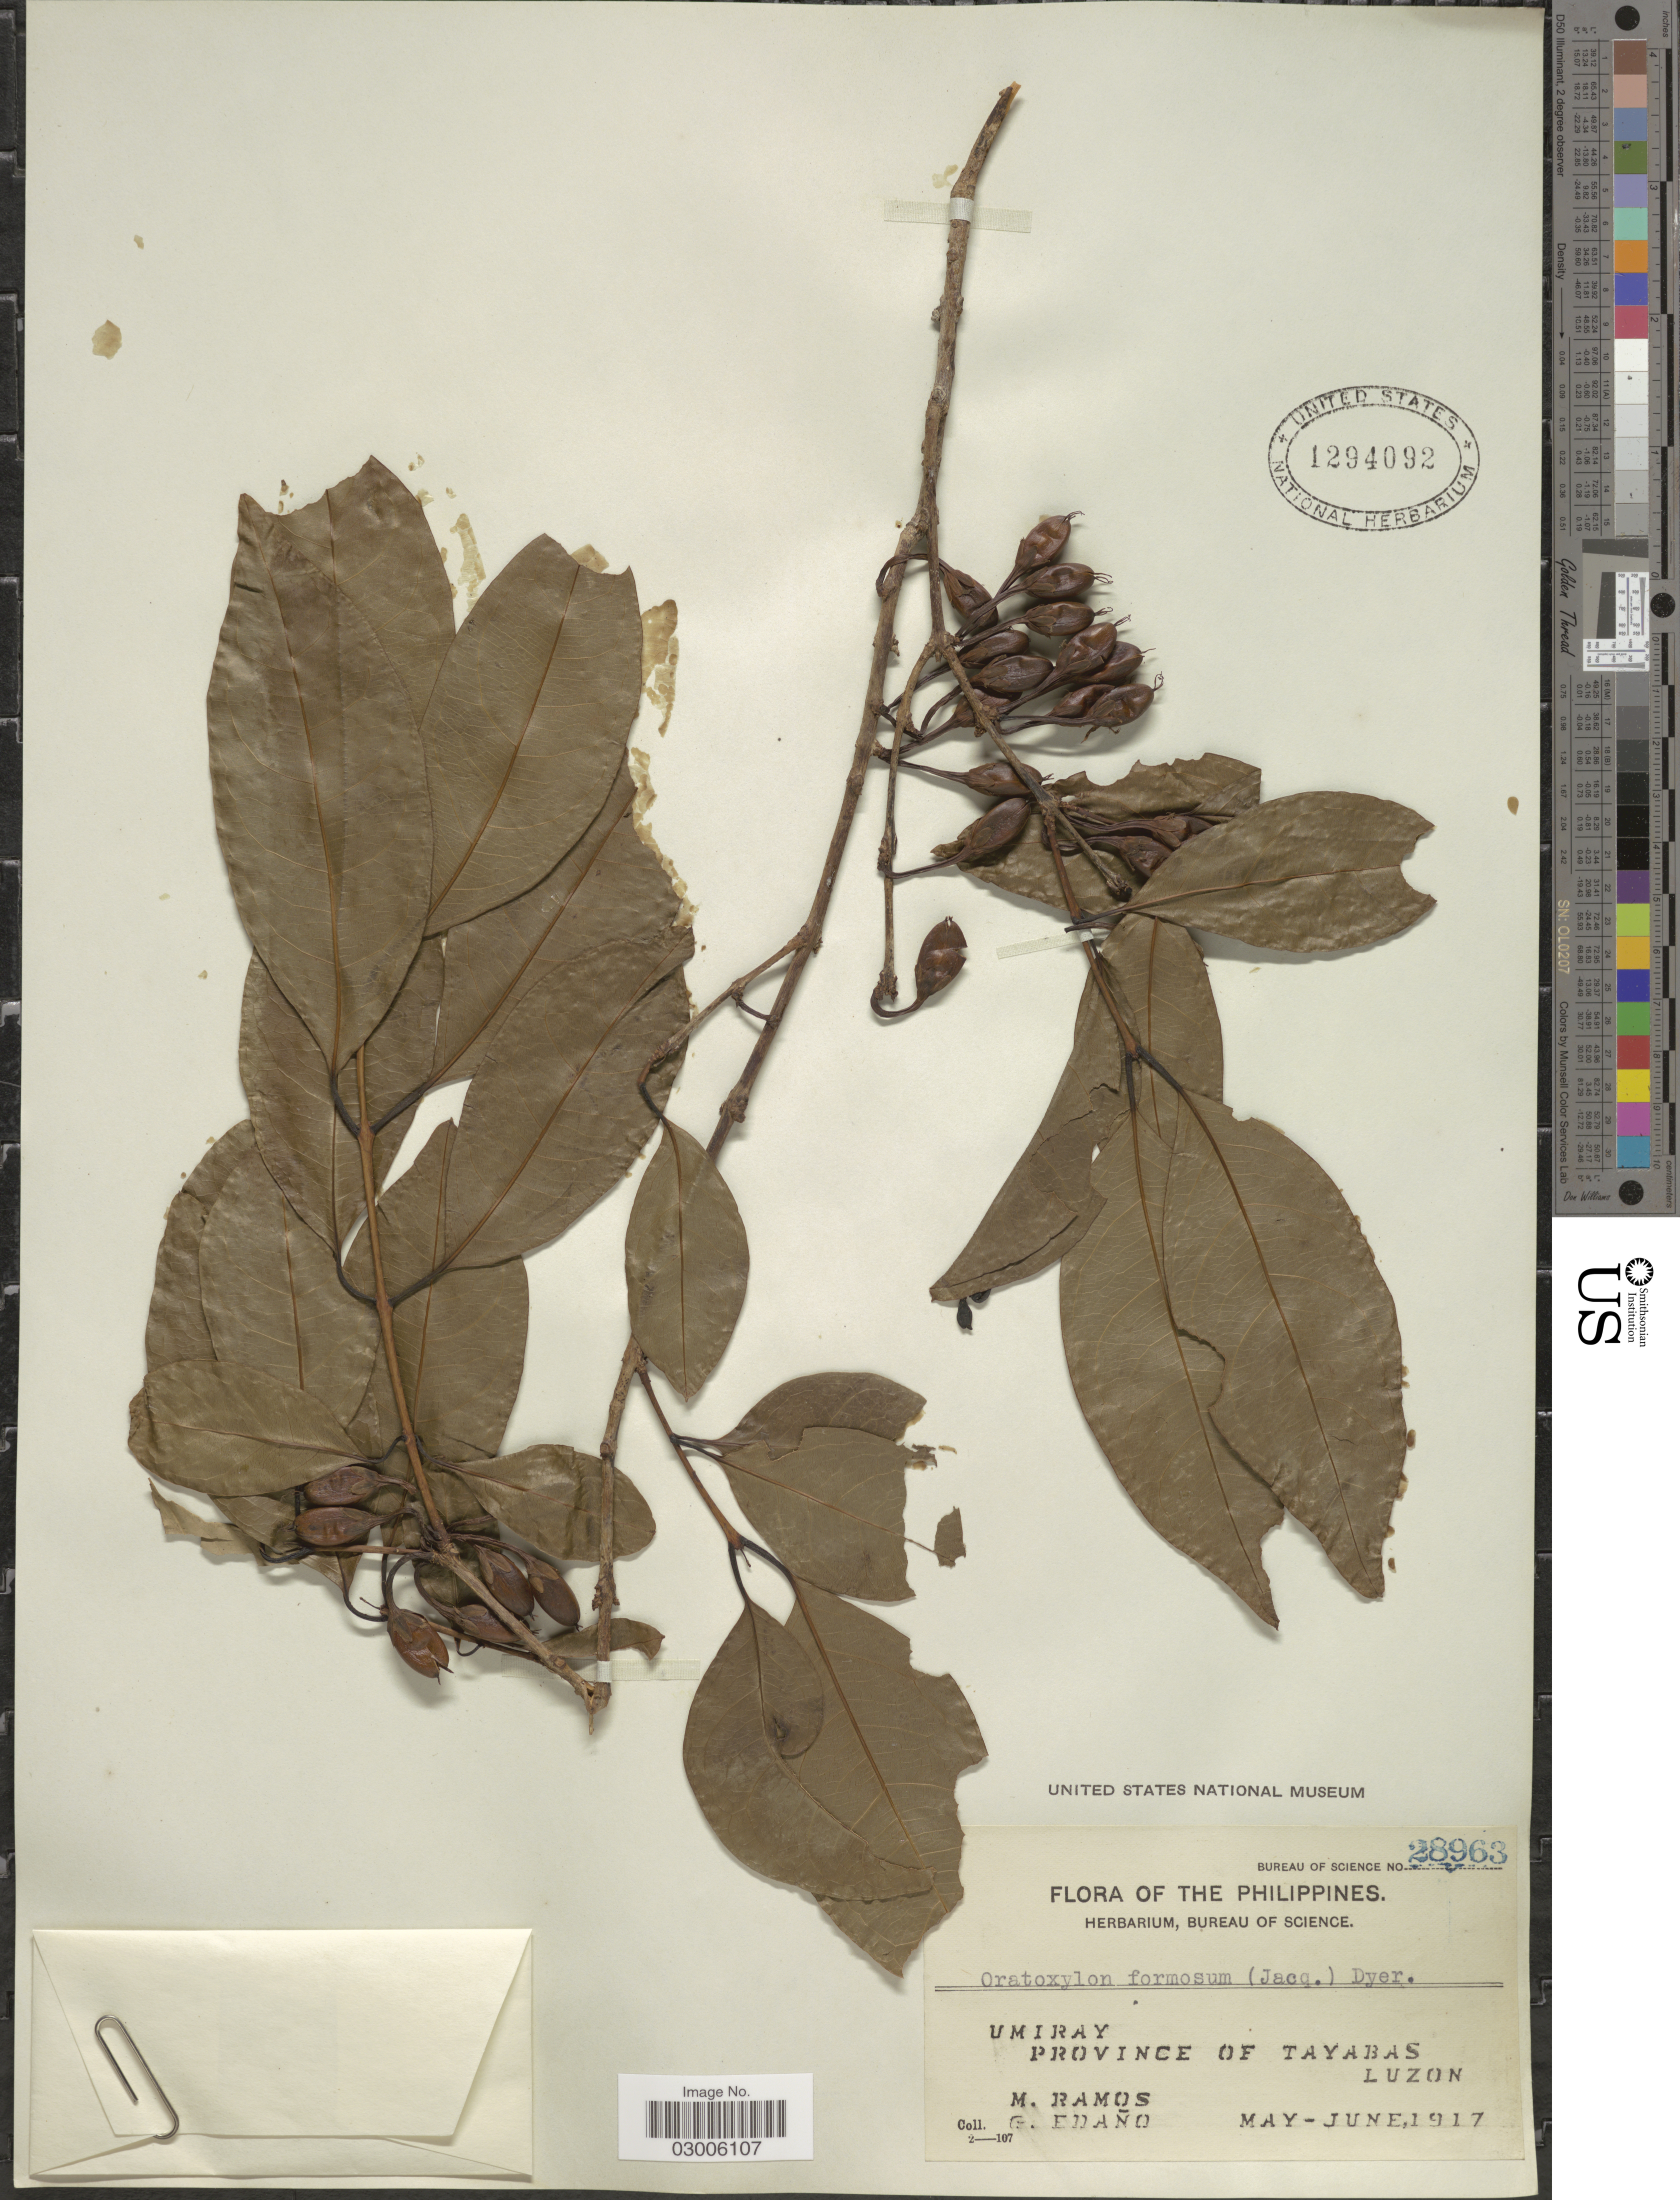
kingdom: Plantae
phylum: Tracheophyta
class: Magnoliopsida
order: Malpighiales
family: Hypericaceae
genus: Cratoxylum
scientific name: Cratoxylum cochinchinense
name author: (Lour.) Blume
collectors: M. Ramos & G. Edaño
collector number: Bureau of Science 28963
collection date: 1917-05/1917-06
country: Philippines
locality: Umiray. Province of Tayabas, Luzon.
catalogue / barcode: US 1294092